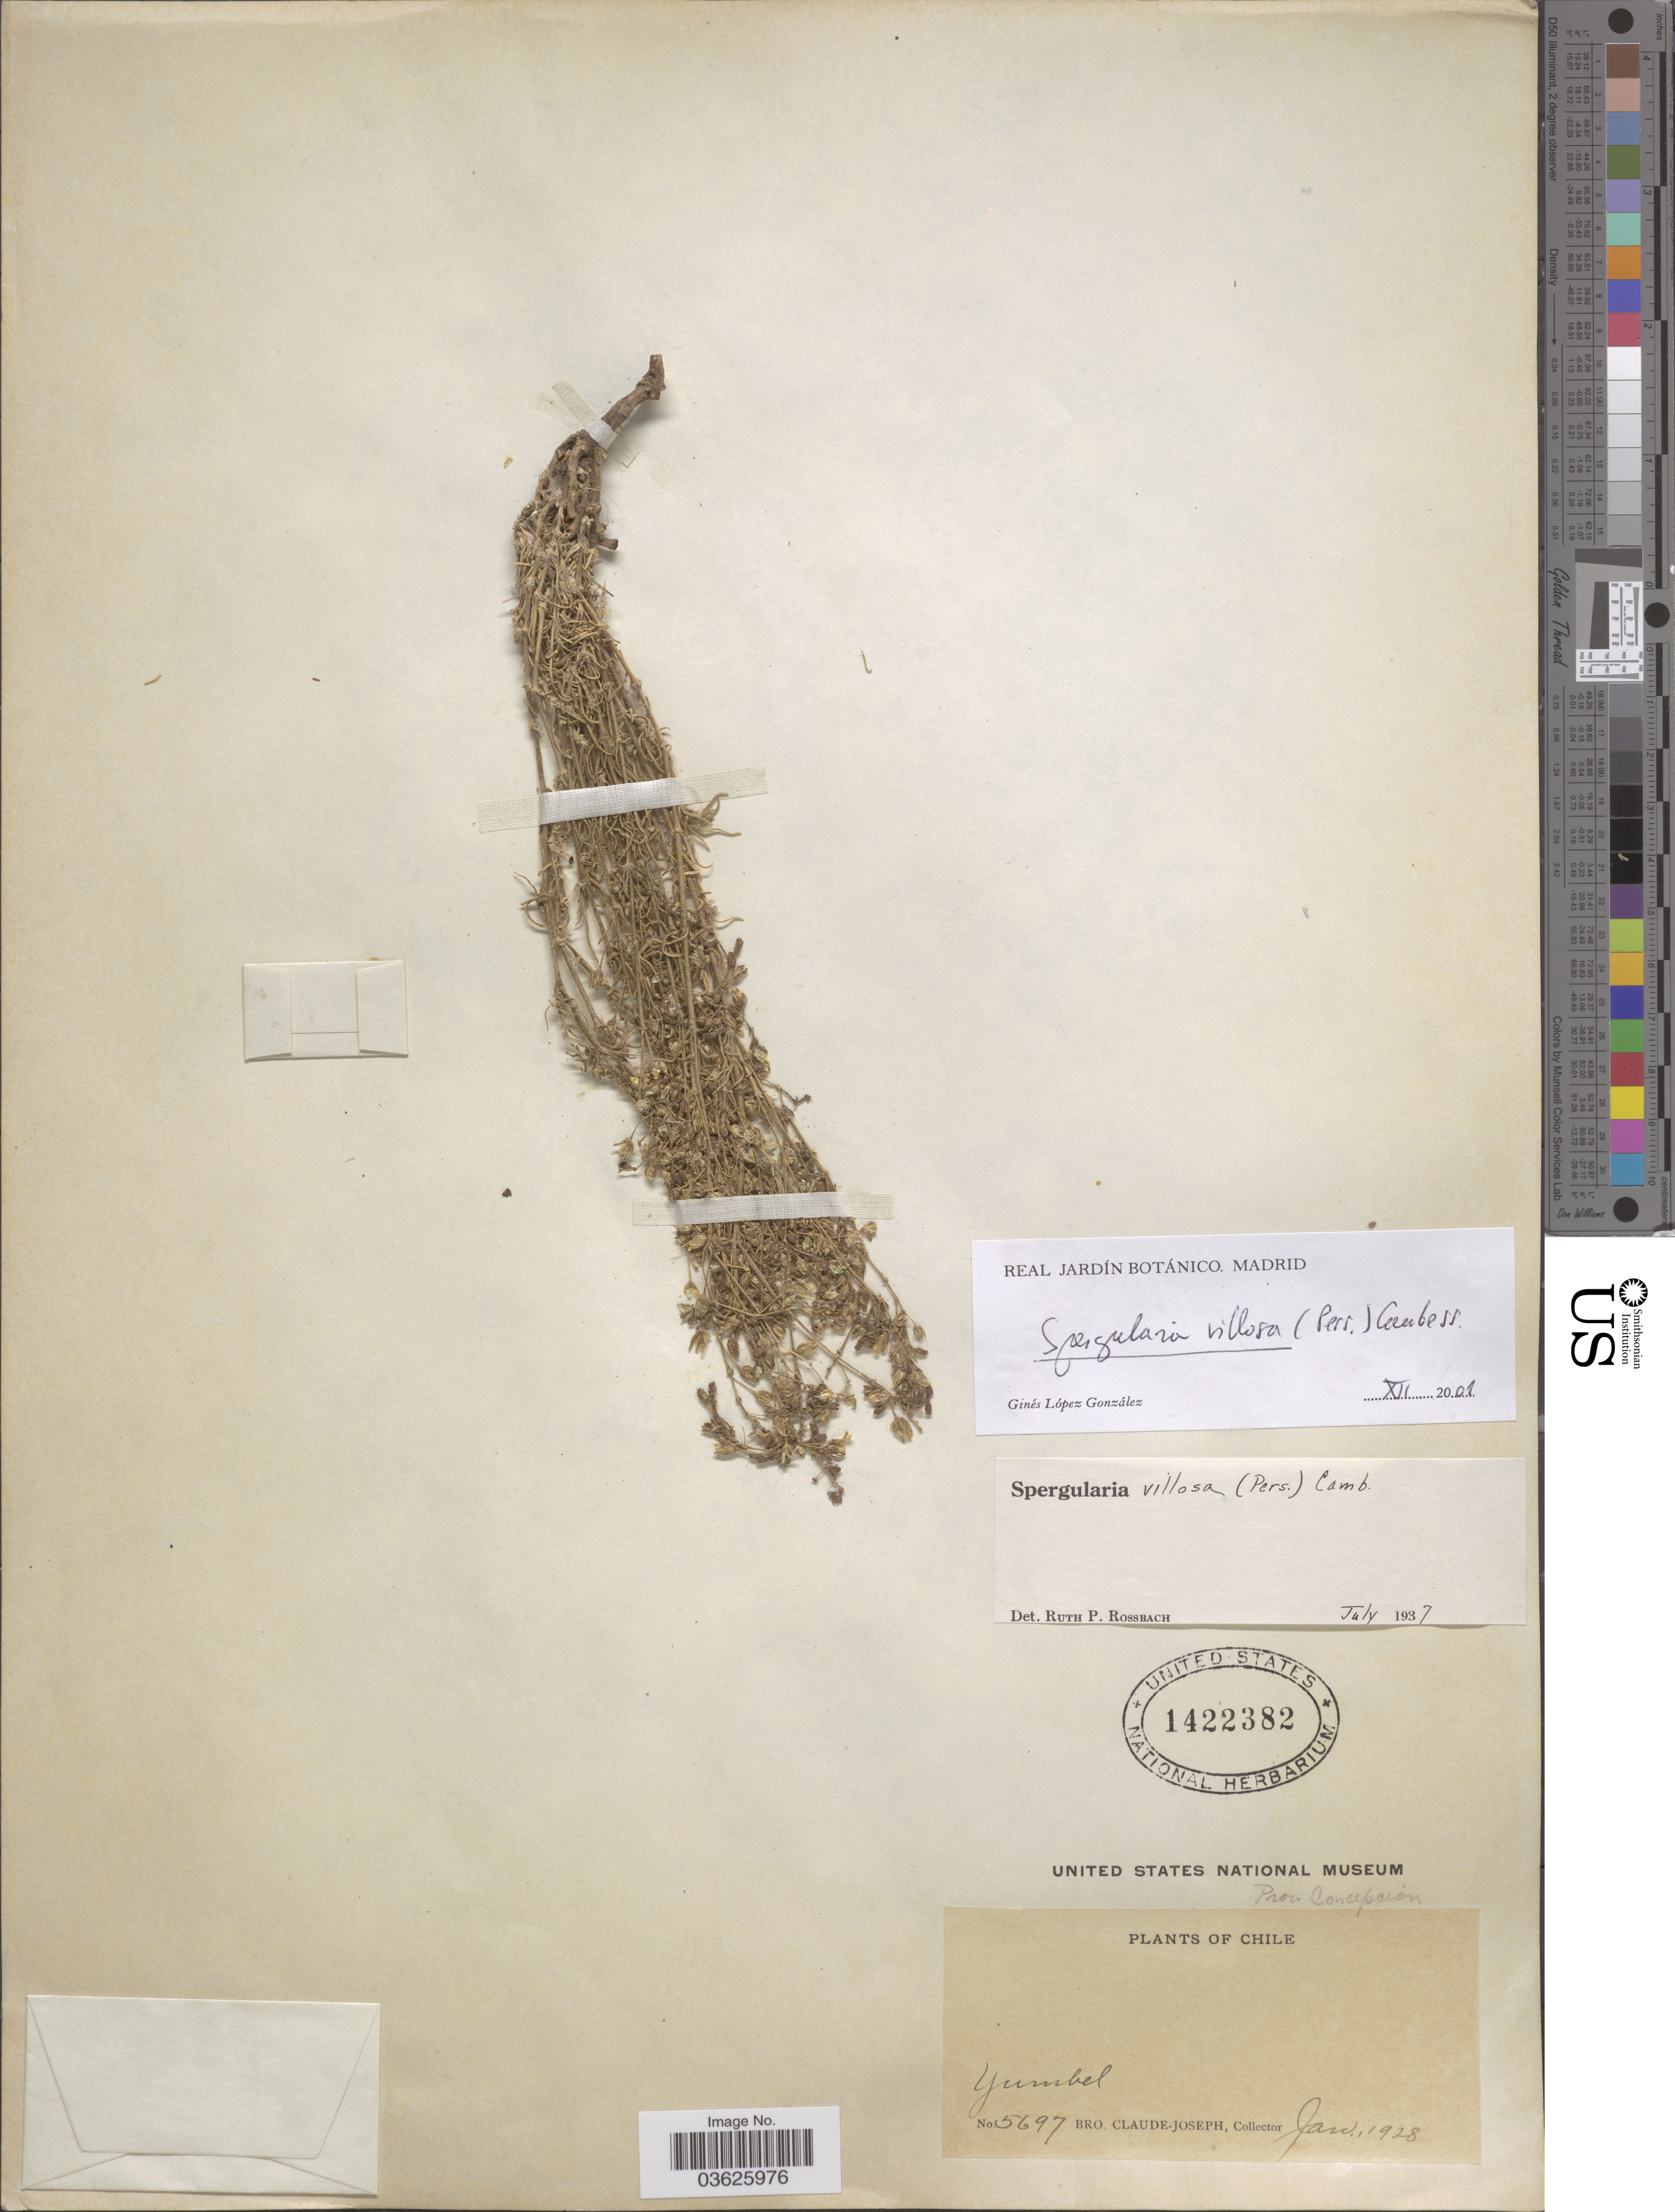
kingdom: Plantae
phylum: Tracheophyta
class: Magnoliopsida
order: Caryophyllales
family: Caryophyllaceae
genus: Spergularia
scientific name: Spergularia villosa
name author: (Pers.) Cambess.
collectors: Bro. Claude-Joseph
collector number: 5697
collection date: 1928-01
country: Chile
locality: Yumbel. Prov. Concepcion.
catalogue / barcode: US 1422382